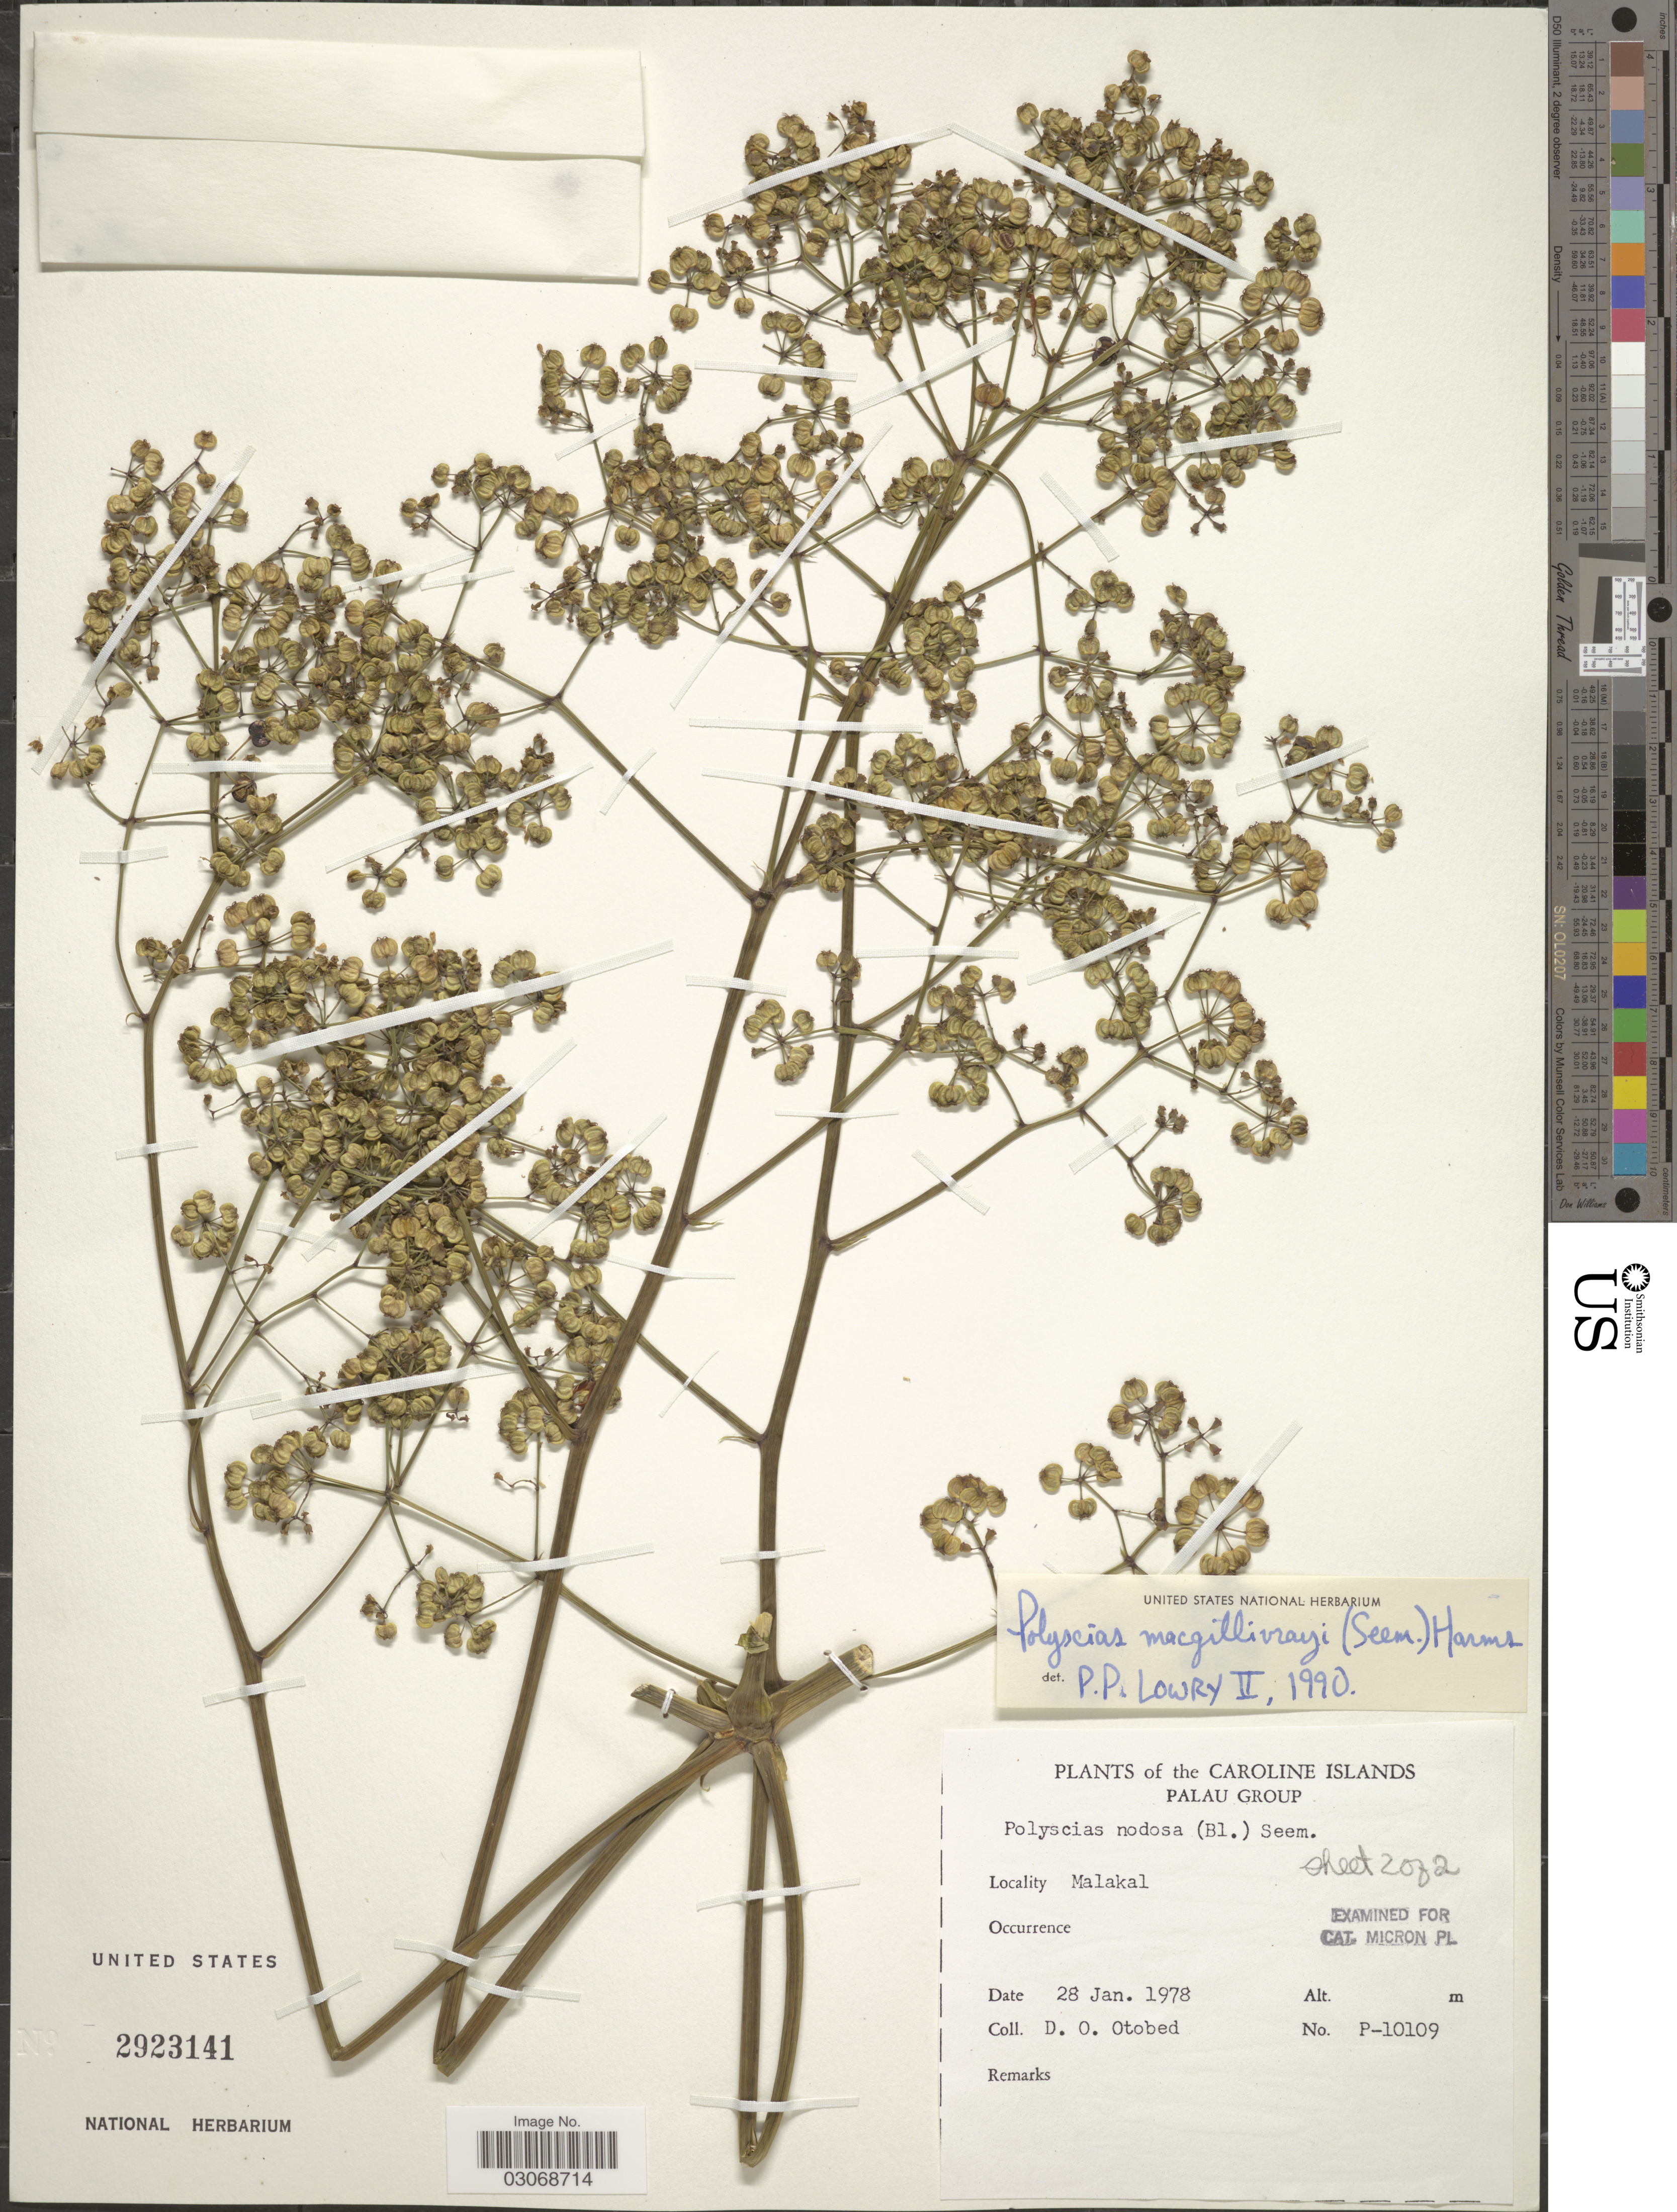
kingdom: Plantae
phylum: Tracheophyta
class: Magnoliopsida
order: Apiales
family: Araliaceae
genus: Polyscias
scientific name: Polyscias macgillivrayi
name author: Harms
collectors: D. O. Otobed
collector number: P-10109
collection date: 1978-01-28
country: Palau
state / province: Koror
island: Ngemelachel [Malakal]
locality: The Caroline Islands, Palau Group, Malakal.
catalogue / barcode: US 2923141